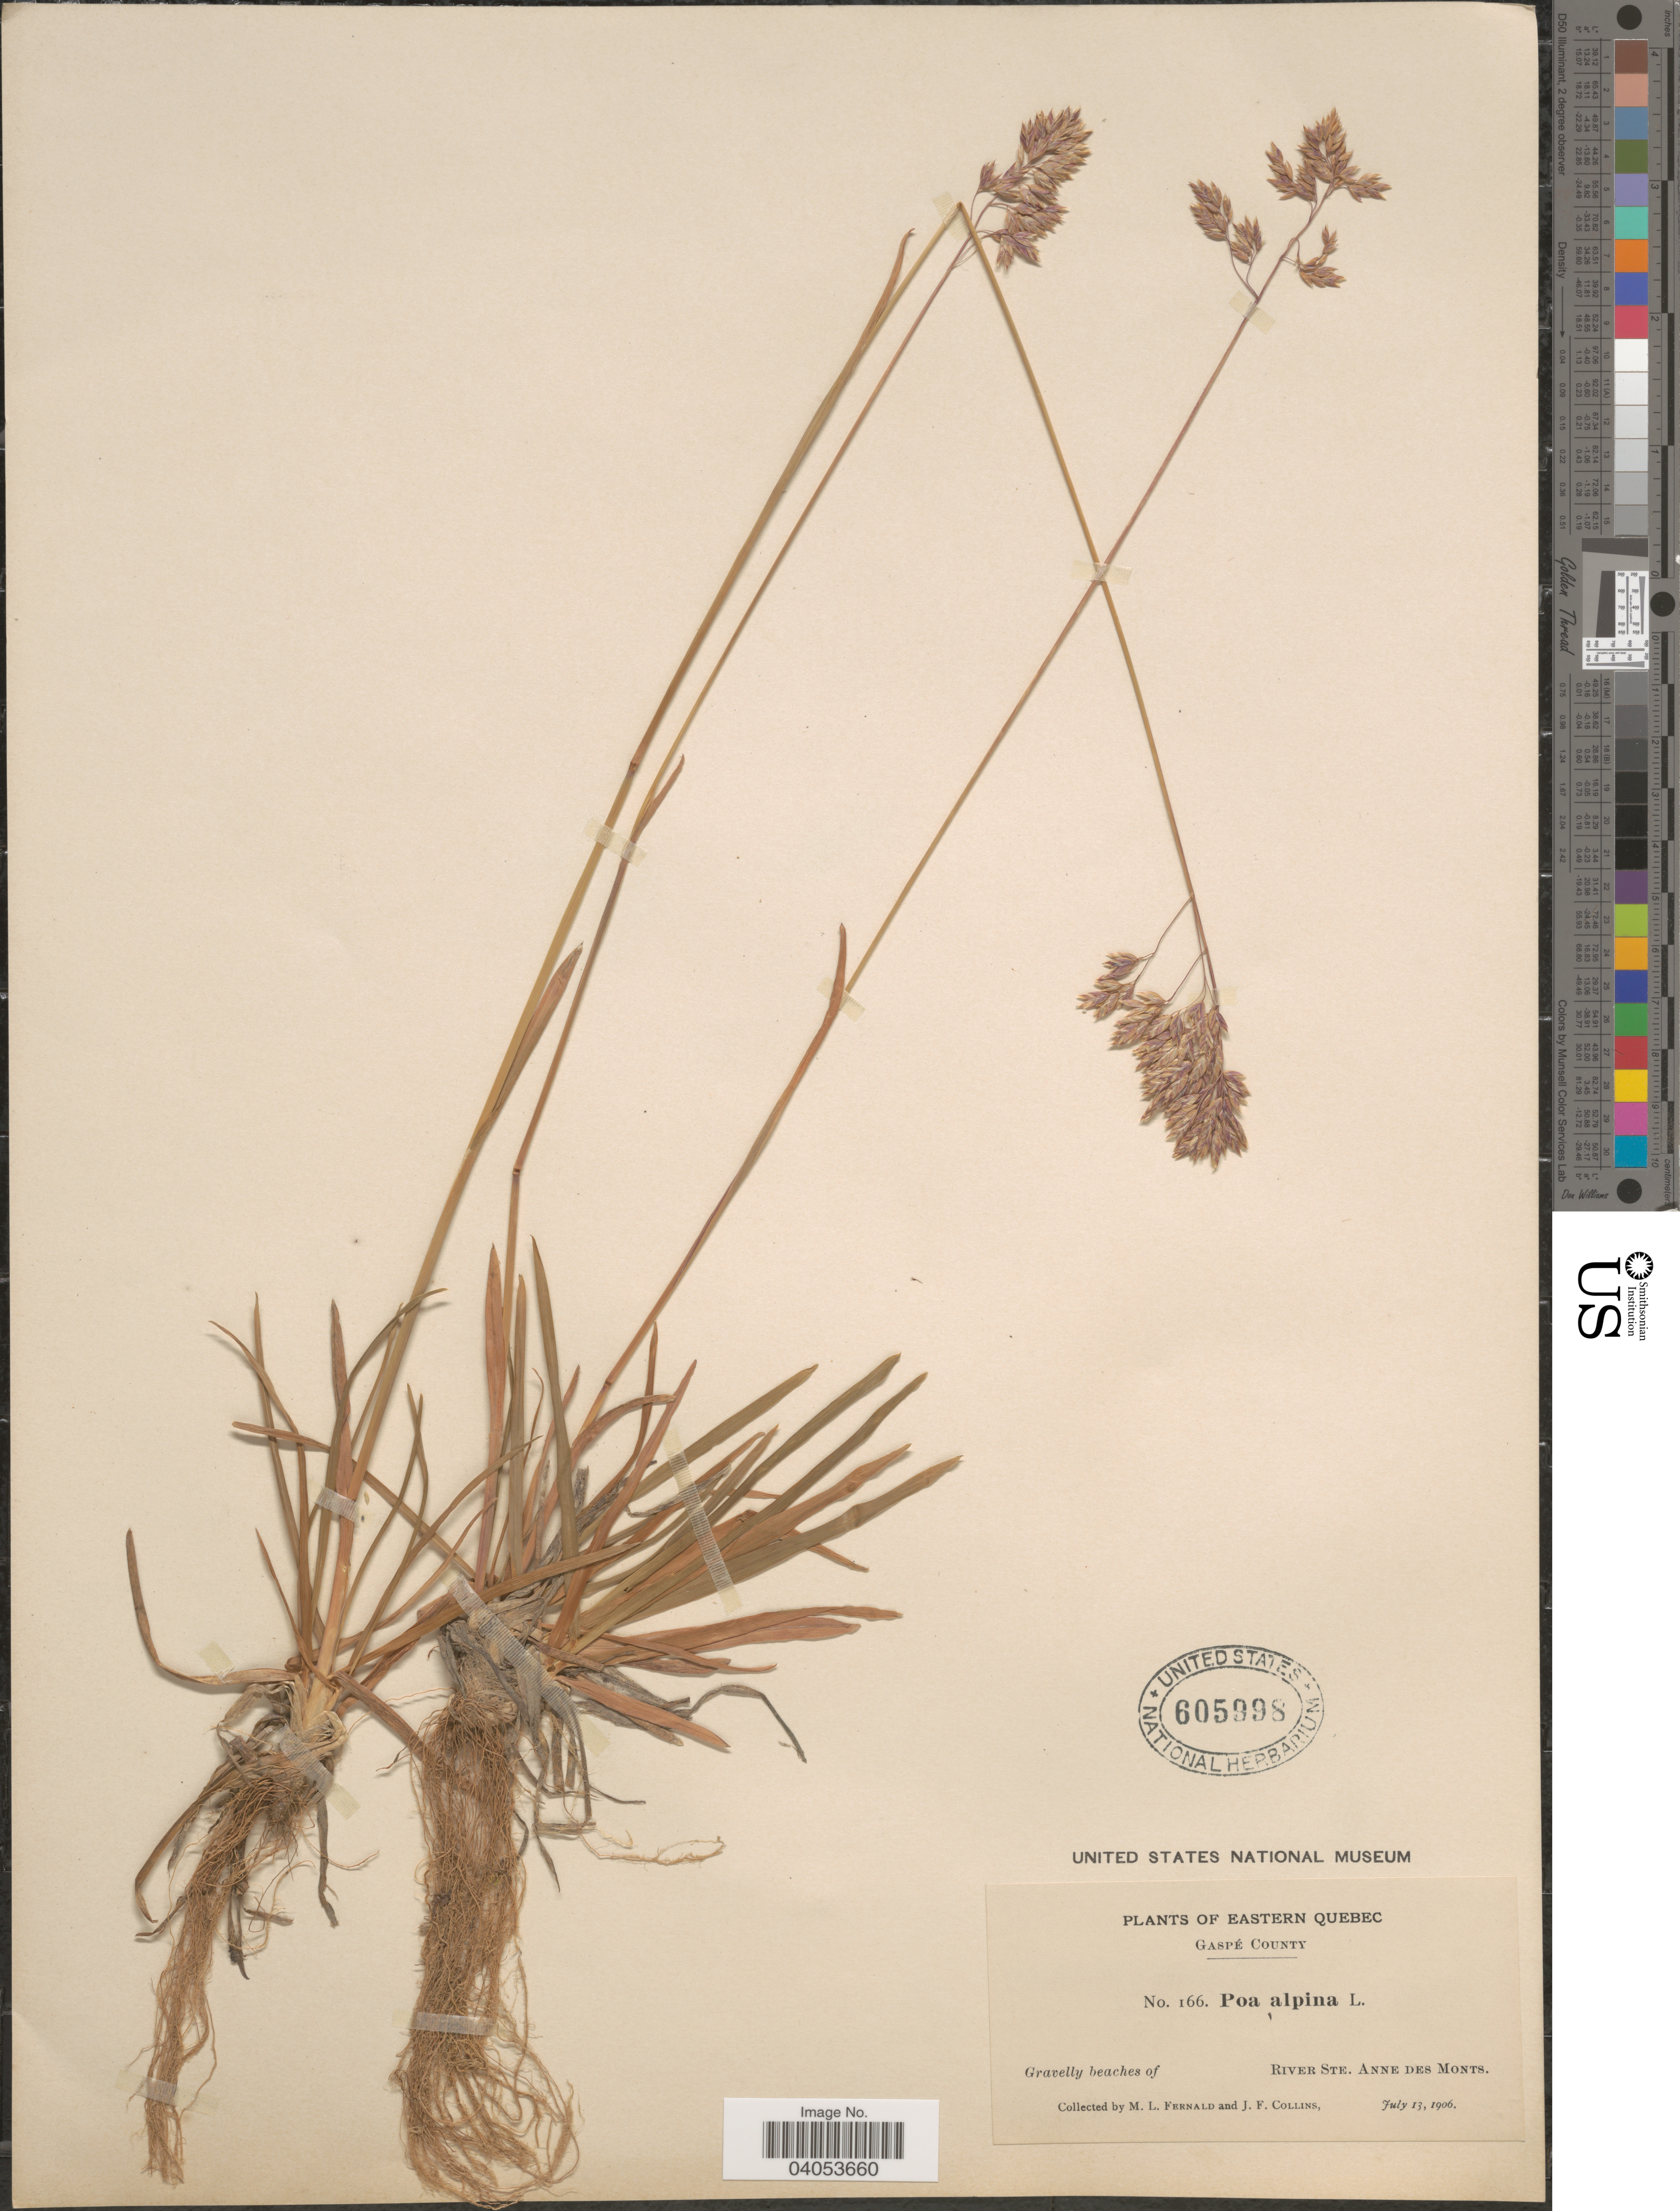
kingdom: Plantae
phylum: Tracheophyta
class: Liliopsida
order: Poales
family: Poaceae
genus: Poa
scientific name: Poa alpina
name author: L.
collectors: M. L. Fernald & J. Collins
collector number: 166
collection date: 1906-07-13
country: Canada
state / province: Quebec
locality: Eastern Quebec. Gaspé County. Gravelly beaches of River Ste. Anne des Monts.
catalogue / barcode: US 605998